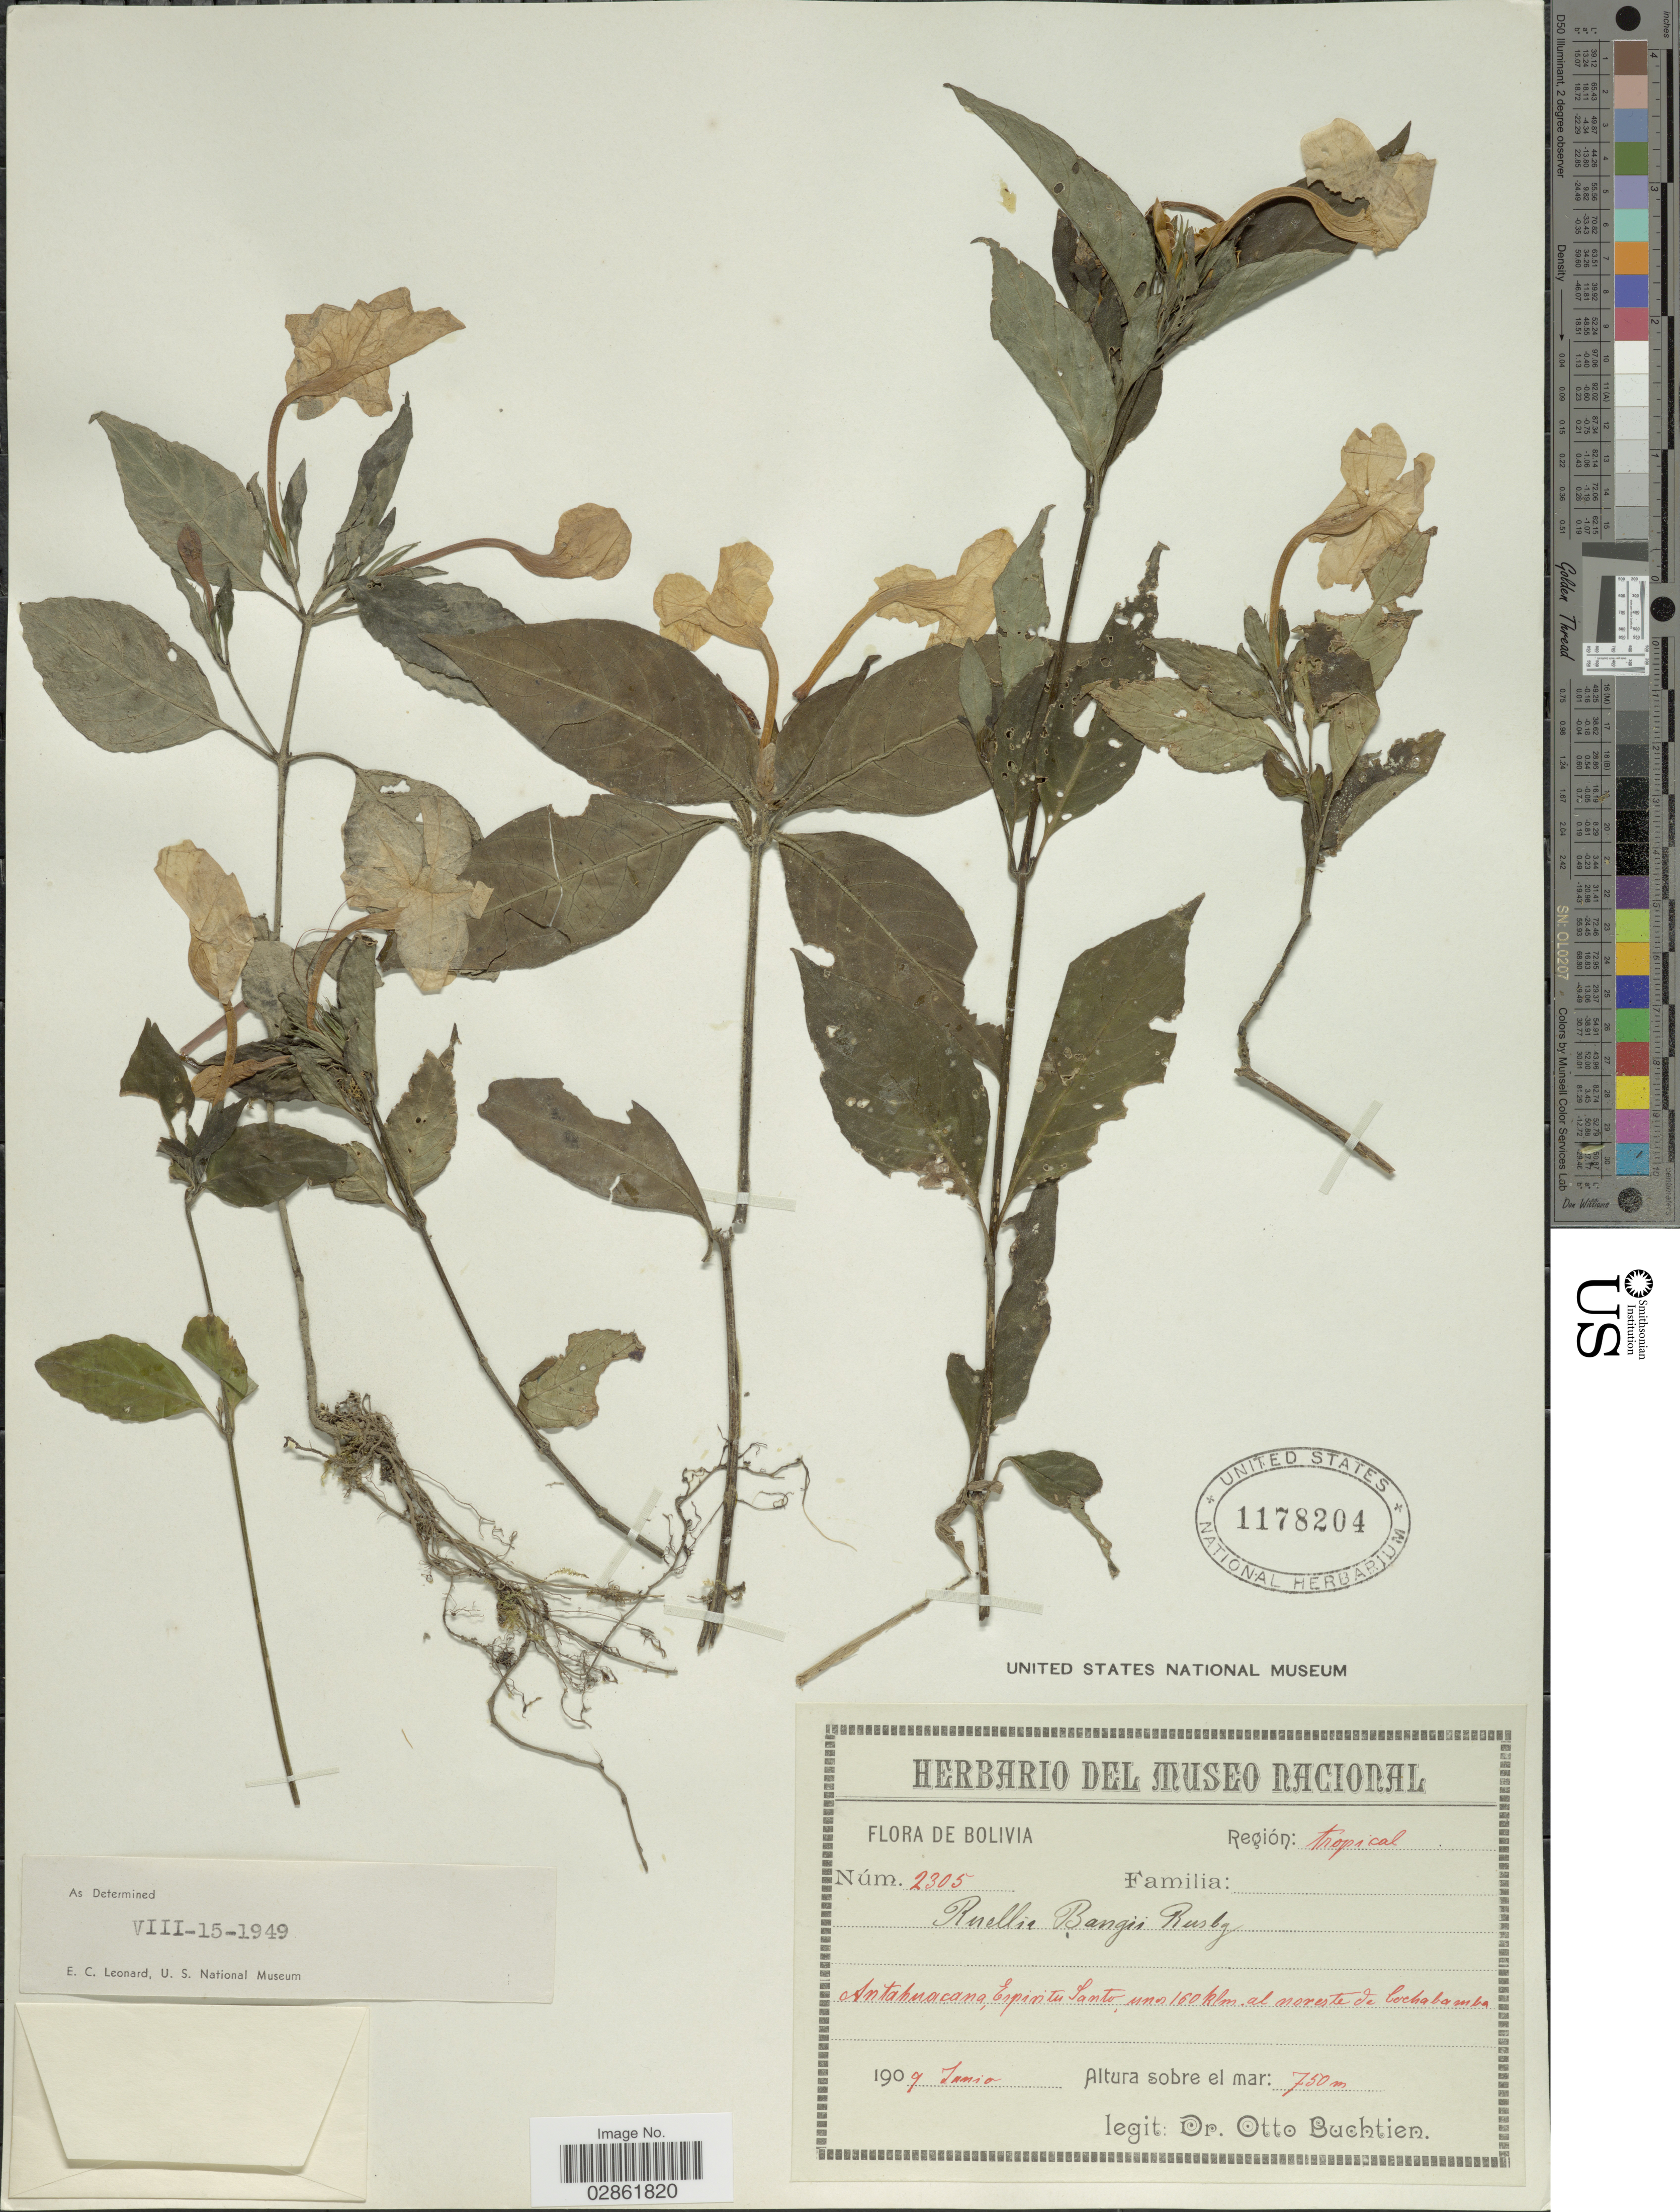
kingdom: Plantae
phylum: Tracheophyta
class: Magnoliopsida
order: Lamiales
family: Acanthaceae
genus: Ruellia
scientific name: Ruellia puri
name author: Mart. ex Nees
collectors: O. Buchtien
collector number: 2305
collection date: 1909-06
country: Bolivia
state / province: Cochabamba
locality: Región: tropical, Antahuacana, Espiritu Santo, unos 160 klm. al noreste de Cochabamba.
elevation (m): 750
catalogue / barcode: US 1178204